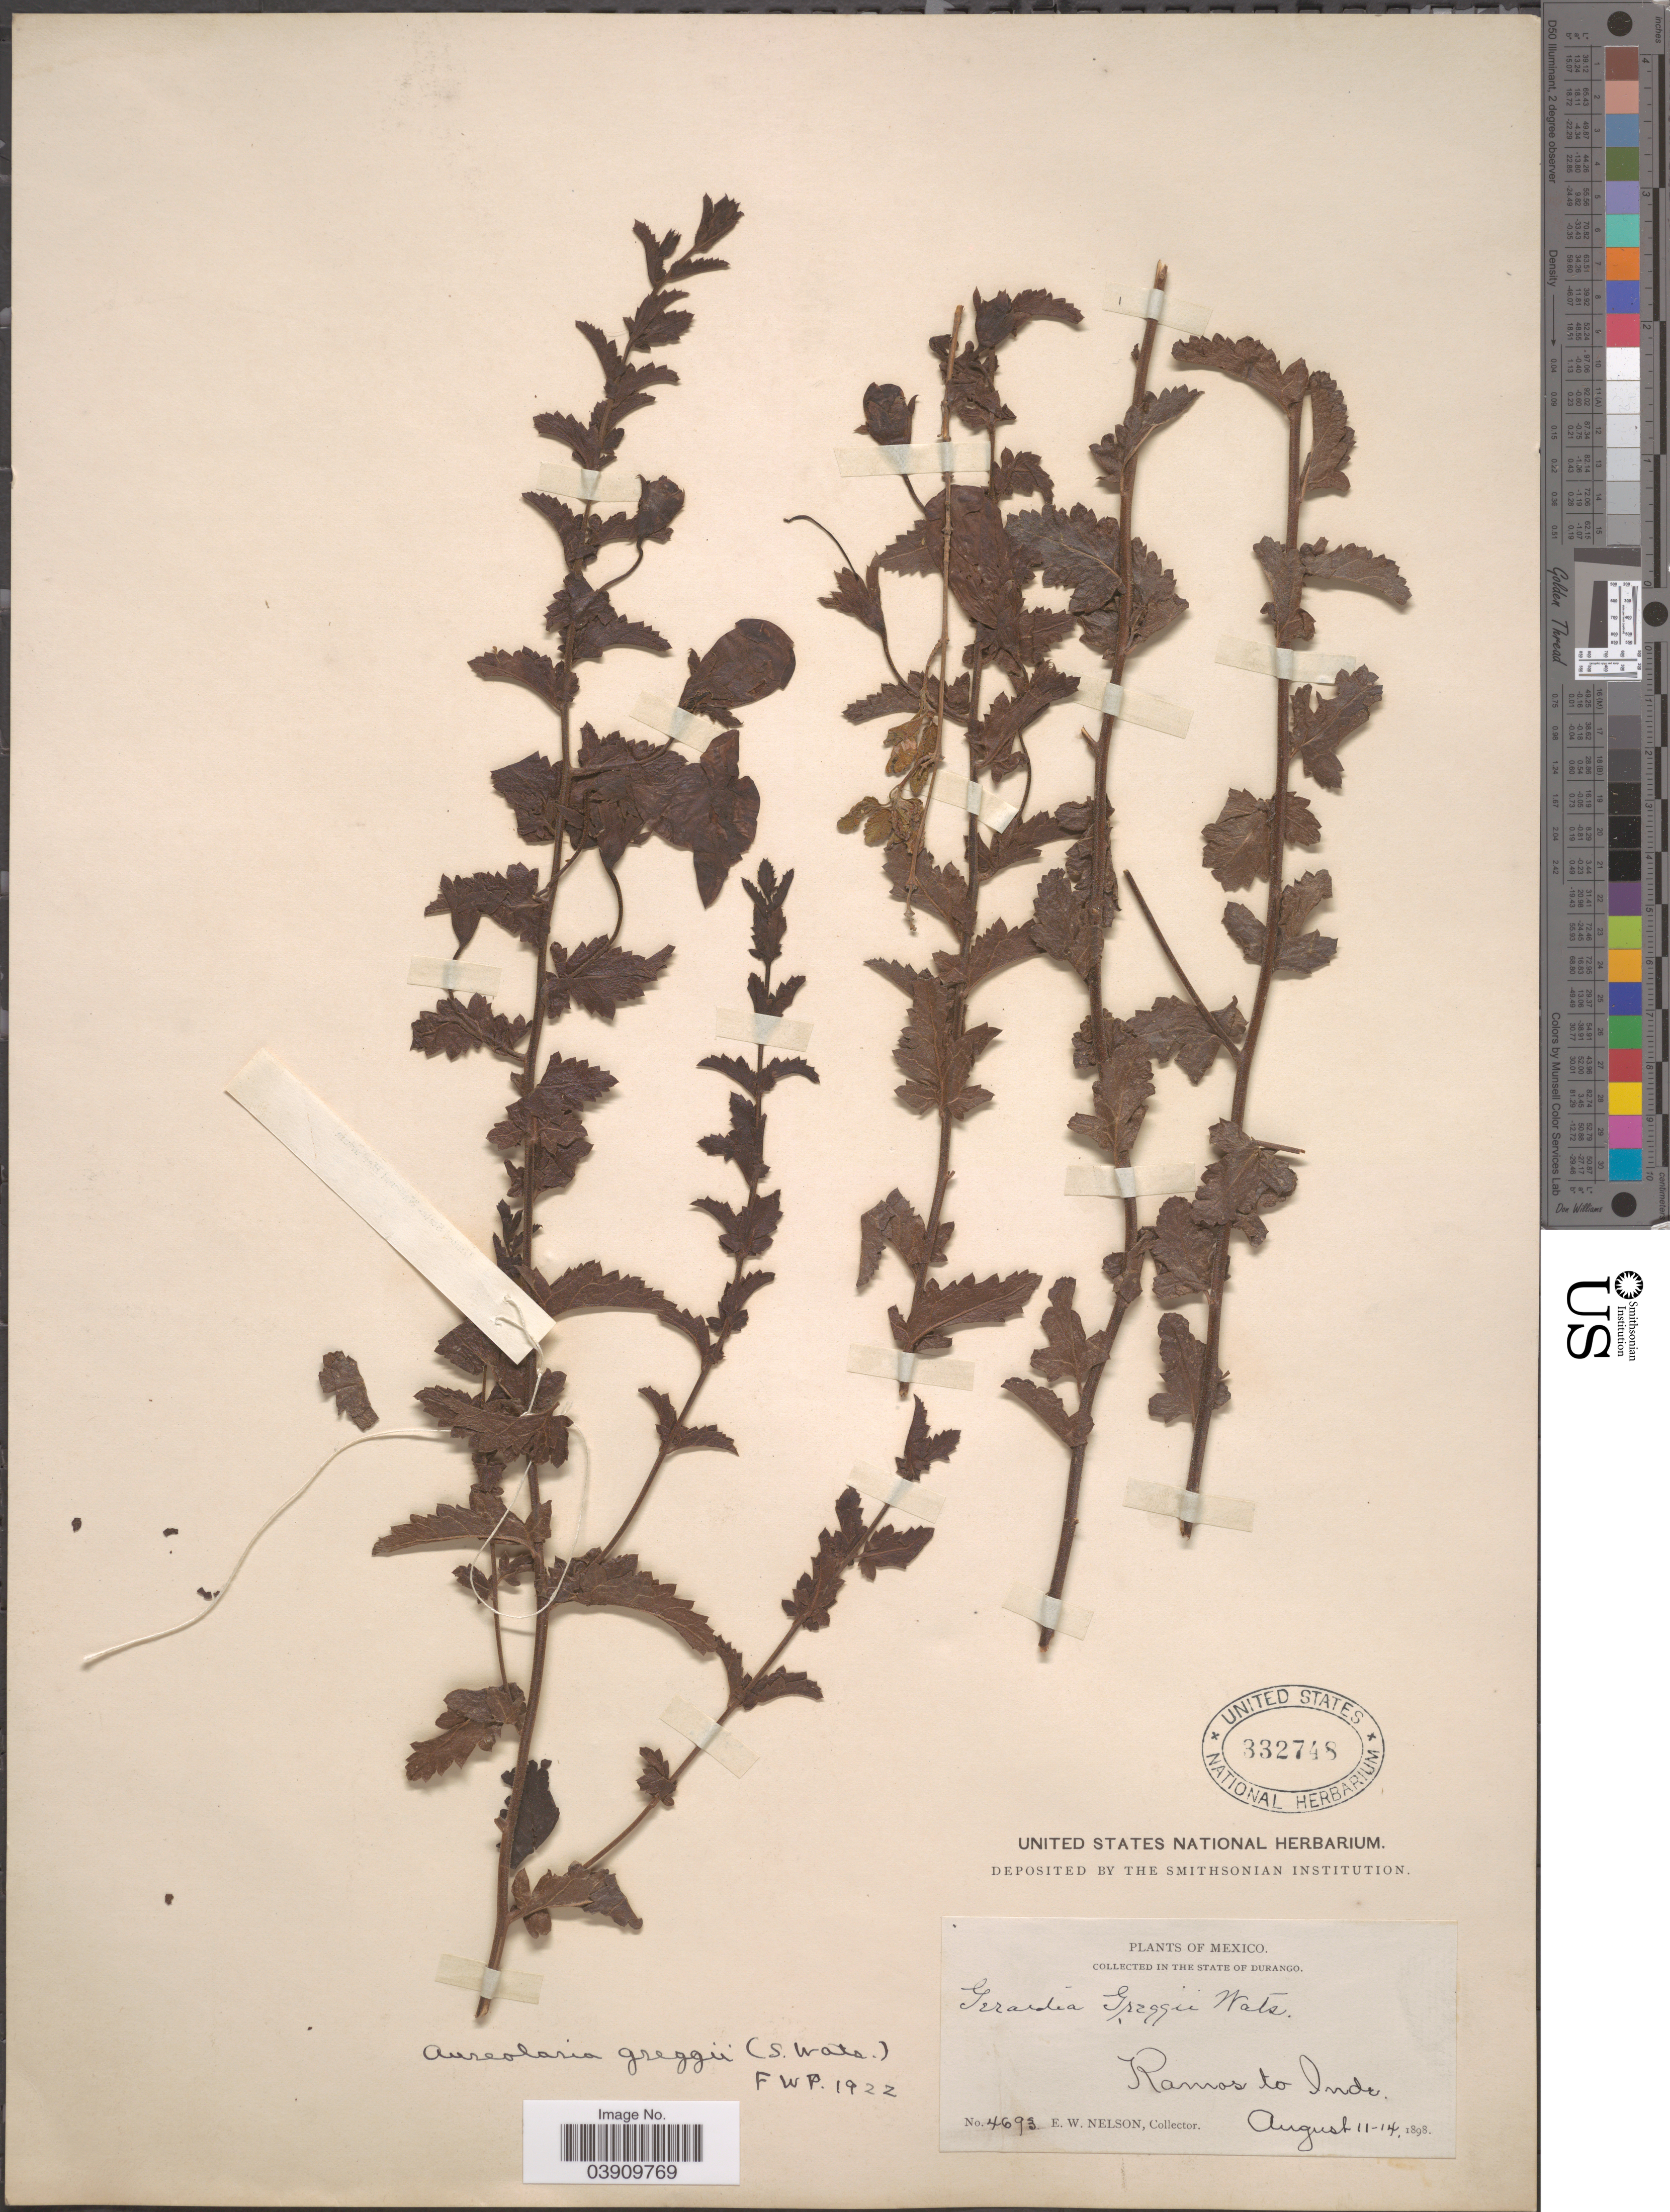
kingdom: Plantae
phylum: Tracheophyta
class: Magnoliopsida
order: Lamiales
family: Orobanchaceae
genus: Aureolaria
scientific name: Aureolaria greggii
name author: (S. Watson) Pennell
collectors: E. W. Nelson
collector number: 4693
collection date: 1898-08-11/1898-08-14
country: Mexico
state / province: Durango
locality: Ramos to Inde.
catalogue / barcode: US 332748